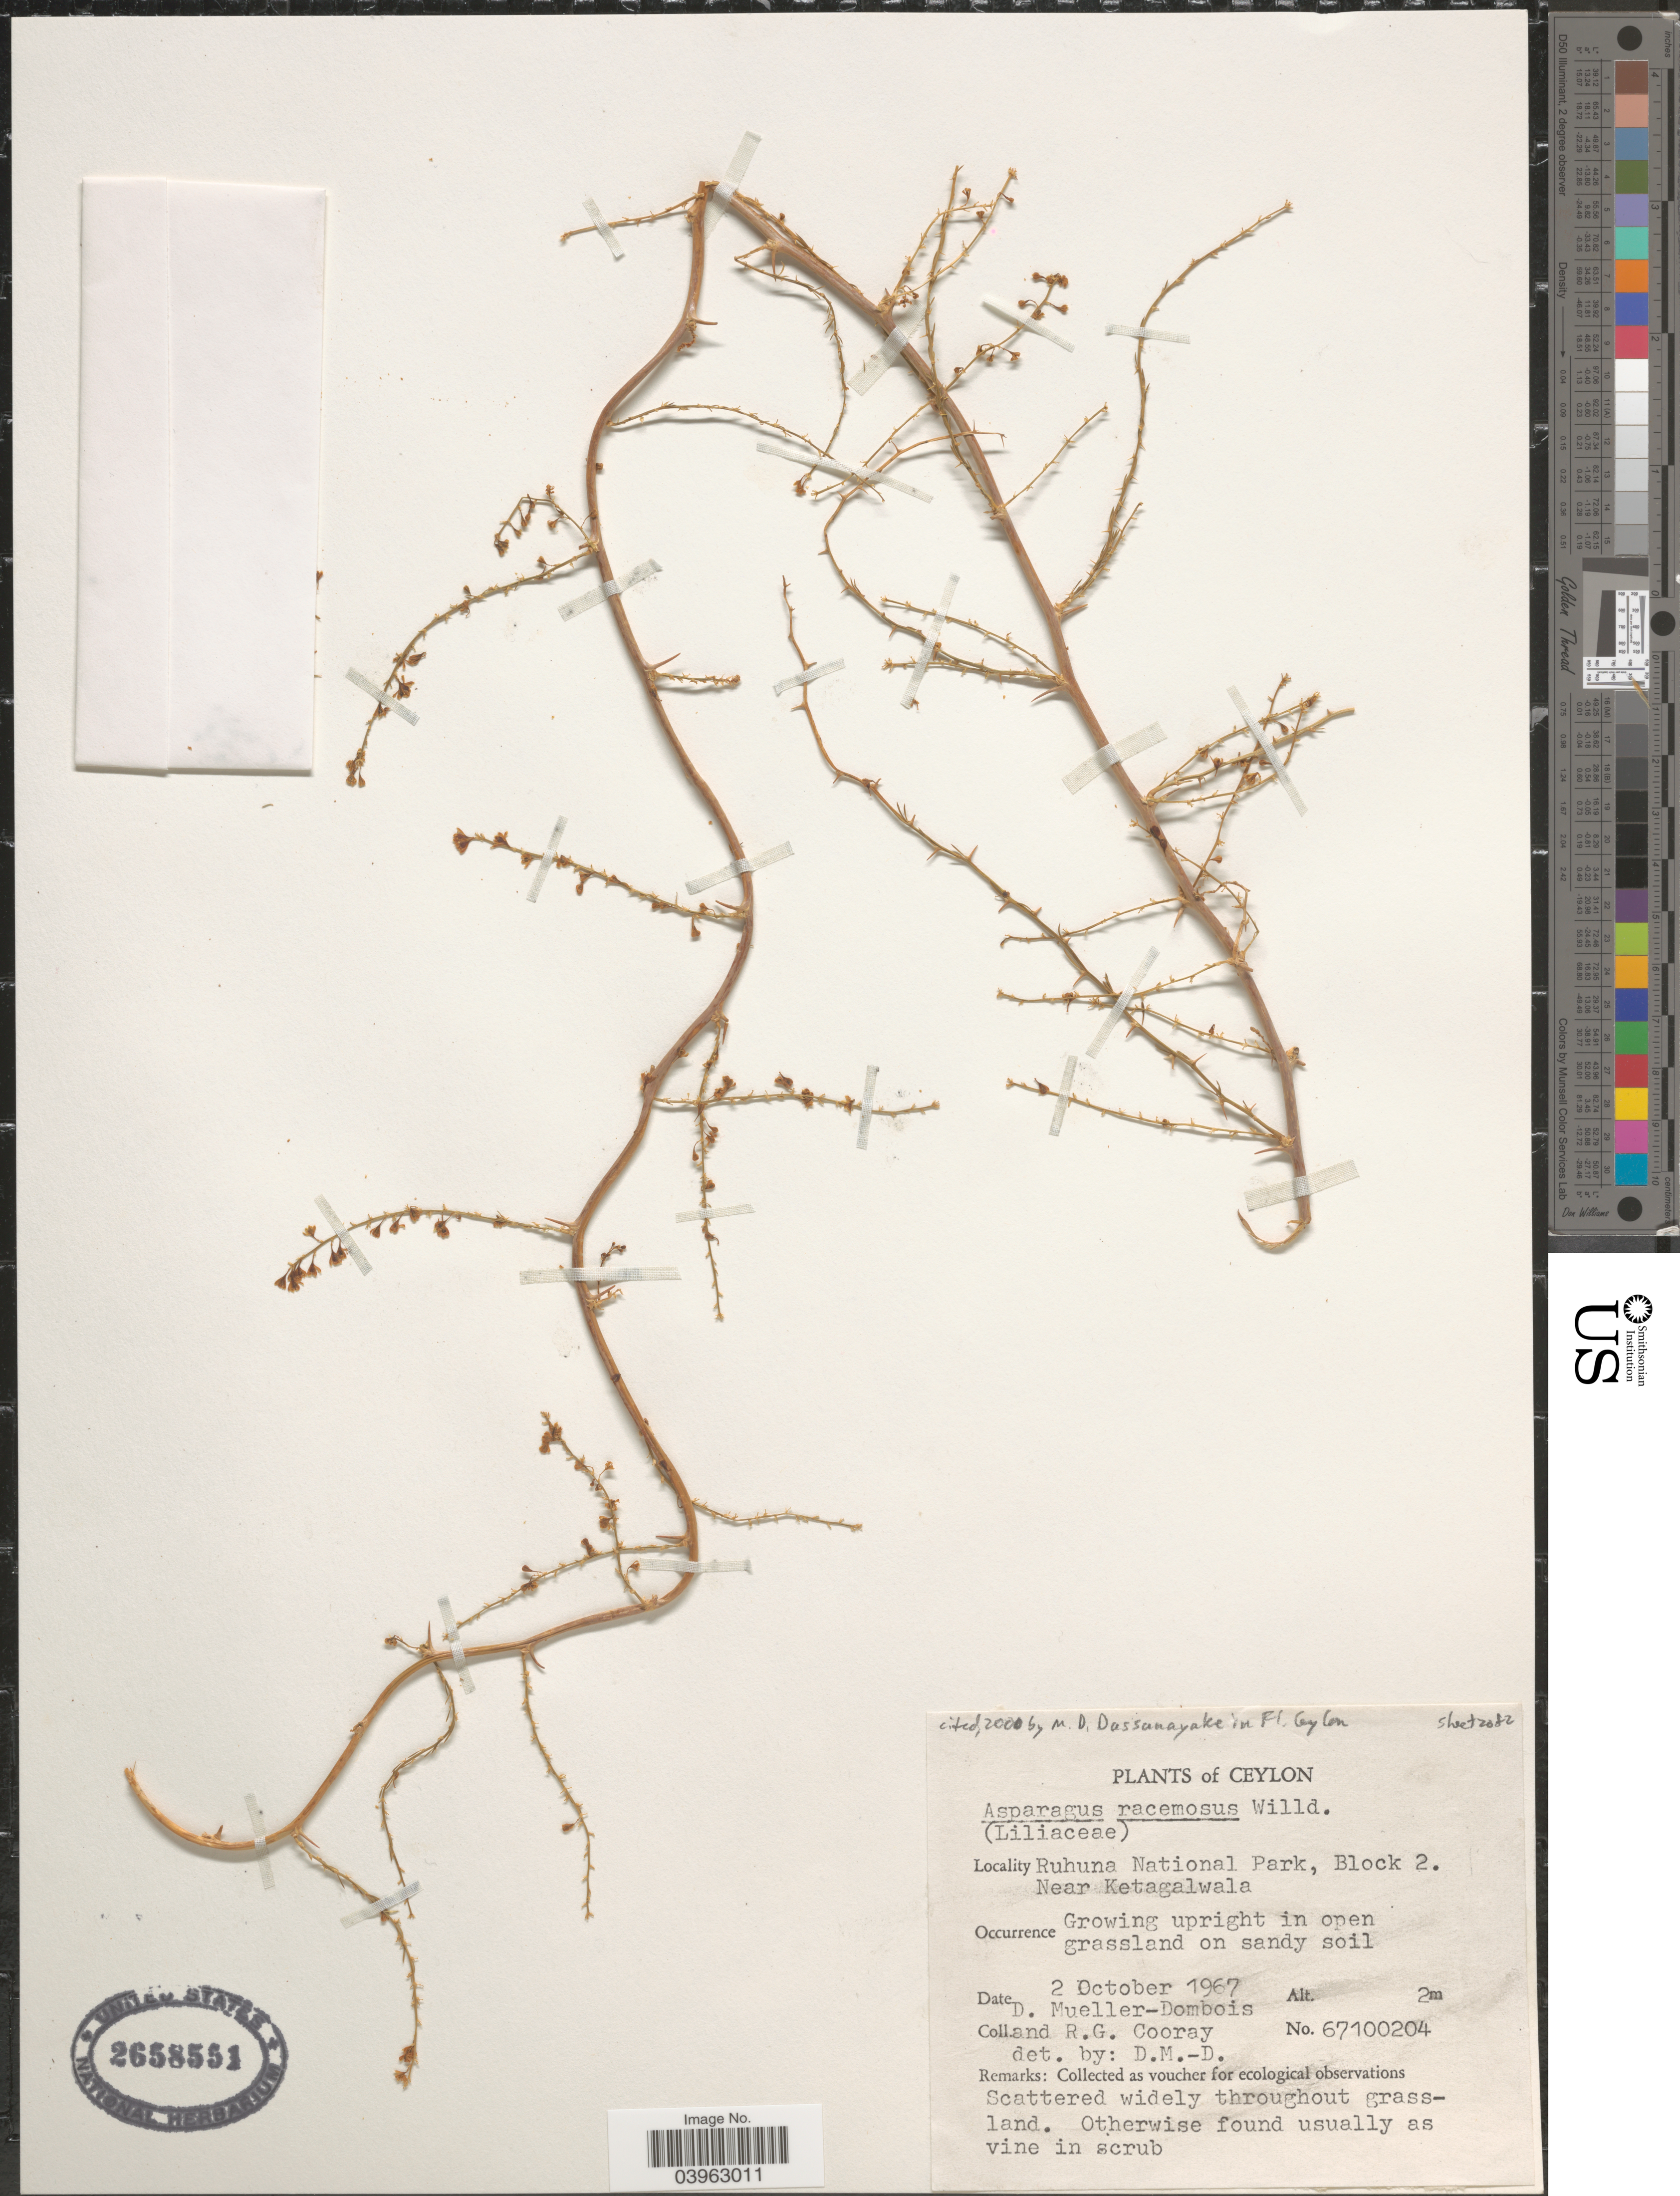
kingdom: Plantae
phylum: Tracheophyta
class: Liliopsida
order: Asparagales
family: Asparagaceae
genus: Asparagus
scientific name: Asparagus racemosus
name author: Willd.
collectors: D. Mueller-Dombois & R. Cooray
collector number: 67100204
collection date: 1967-10-02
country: Sri Lanka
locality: Ceylon. Ruhuna National Park, Block 2. Near Ketagalwala.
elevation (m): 2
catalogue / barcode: US 2658551